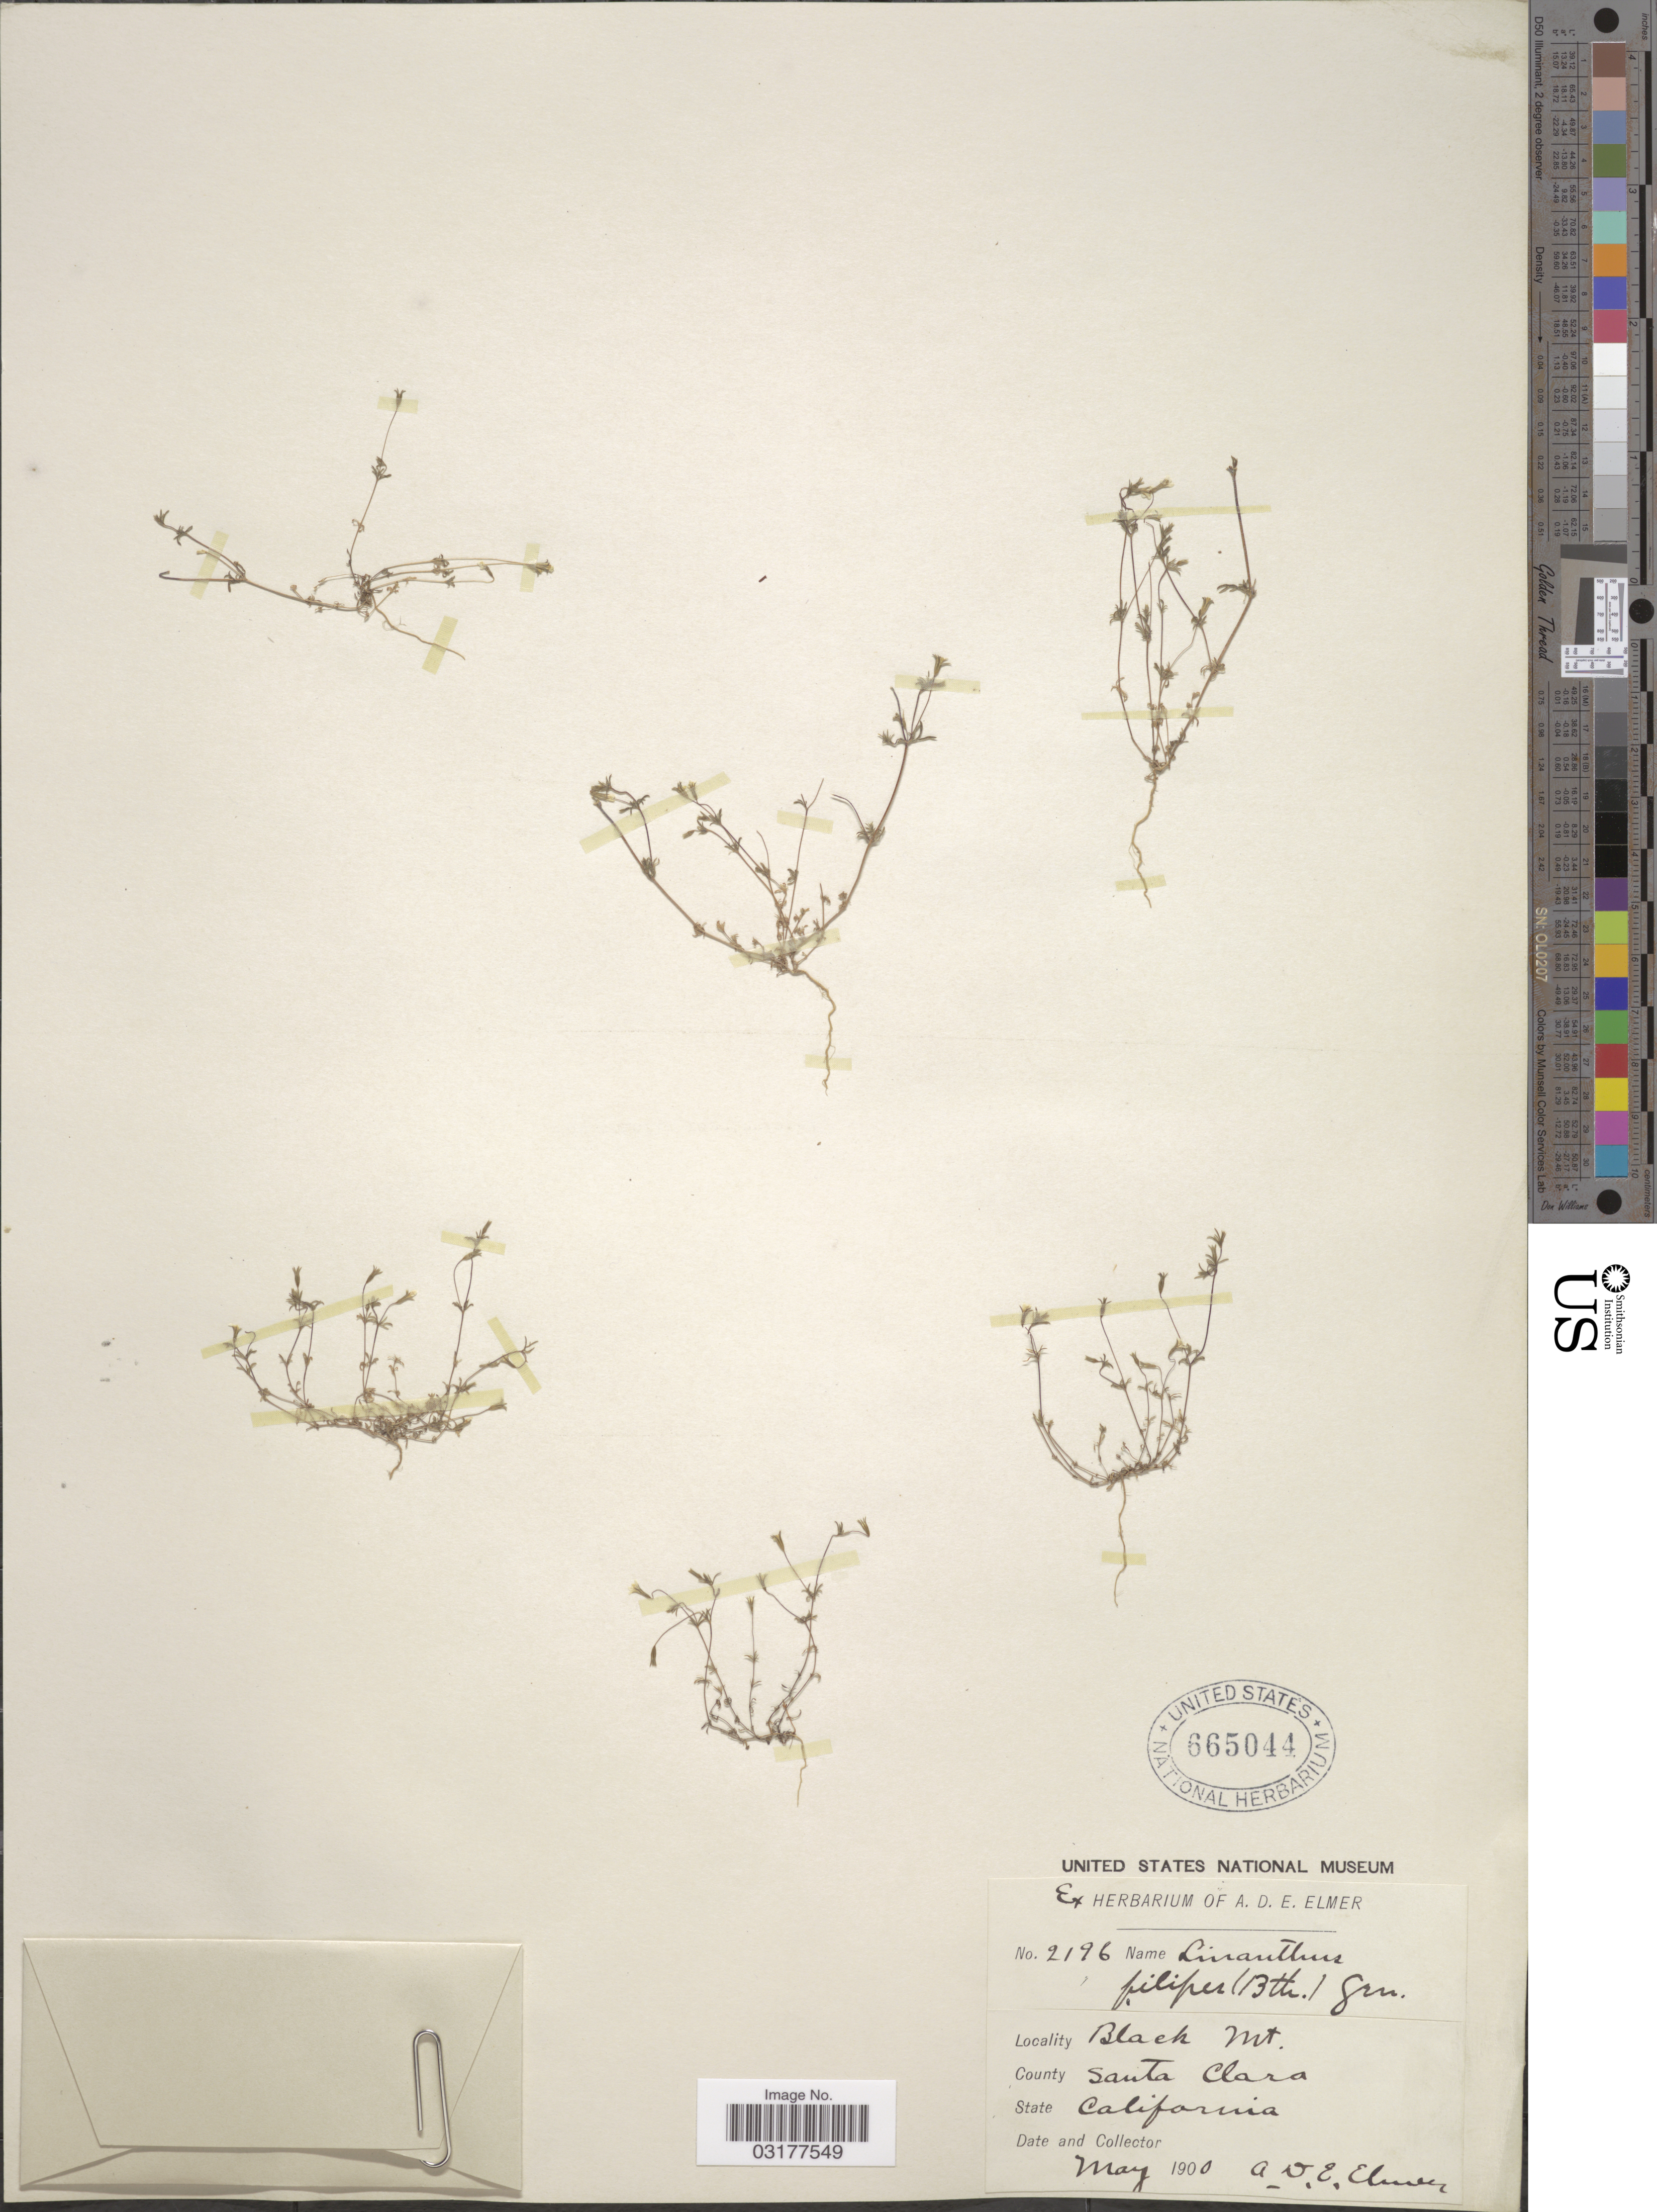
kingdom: Plantae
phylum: Tracheophyta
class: Magnoliopsida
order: Ericales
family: Polemoniaceae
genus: Leptosiphon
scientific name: Leptosiphon filipes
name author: (Benth.) J.M. Porter & L.A. Johnson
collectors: A. D. E. Elmer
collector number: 2196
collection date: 1900-05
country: United States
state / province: California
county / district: Santa Clara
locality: Black Mt. County Santa Clara. State California.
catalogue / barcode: US 665044